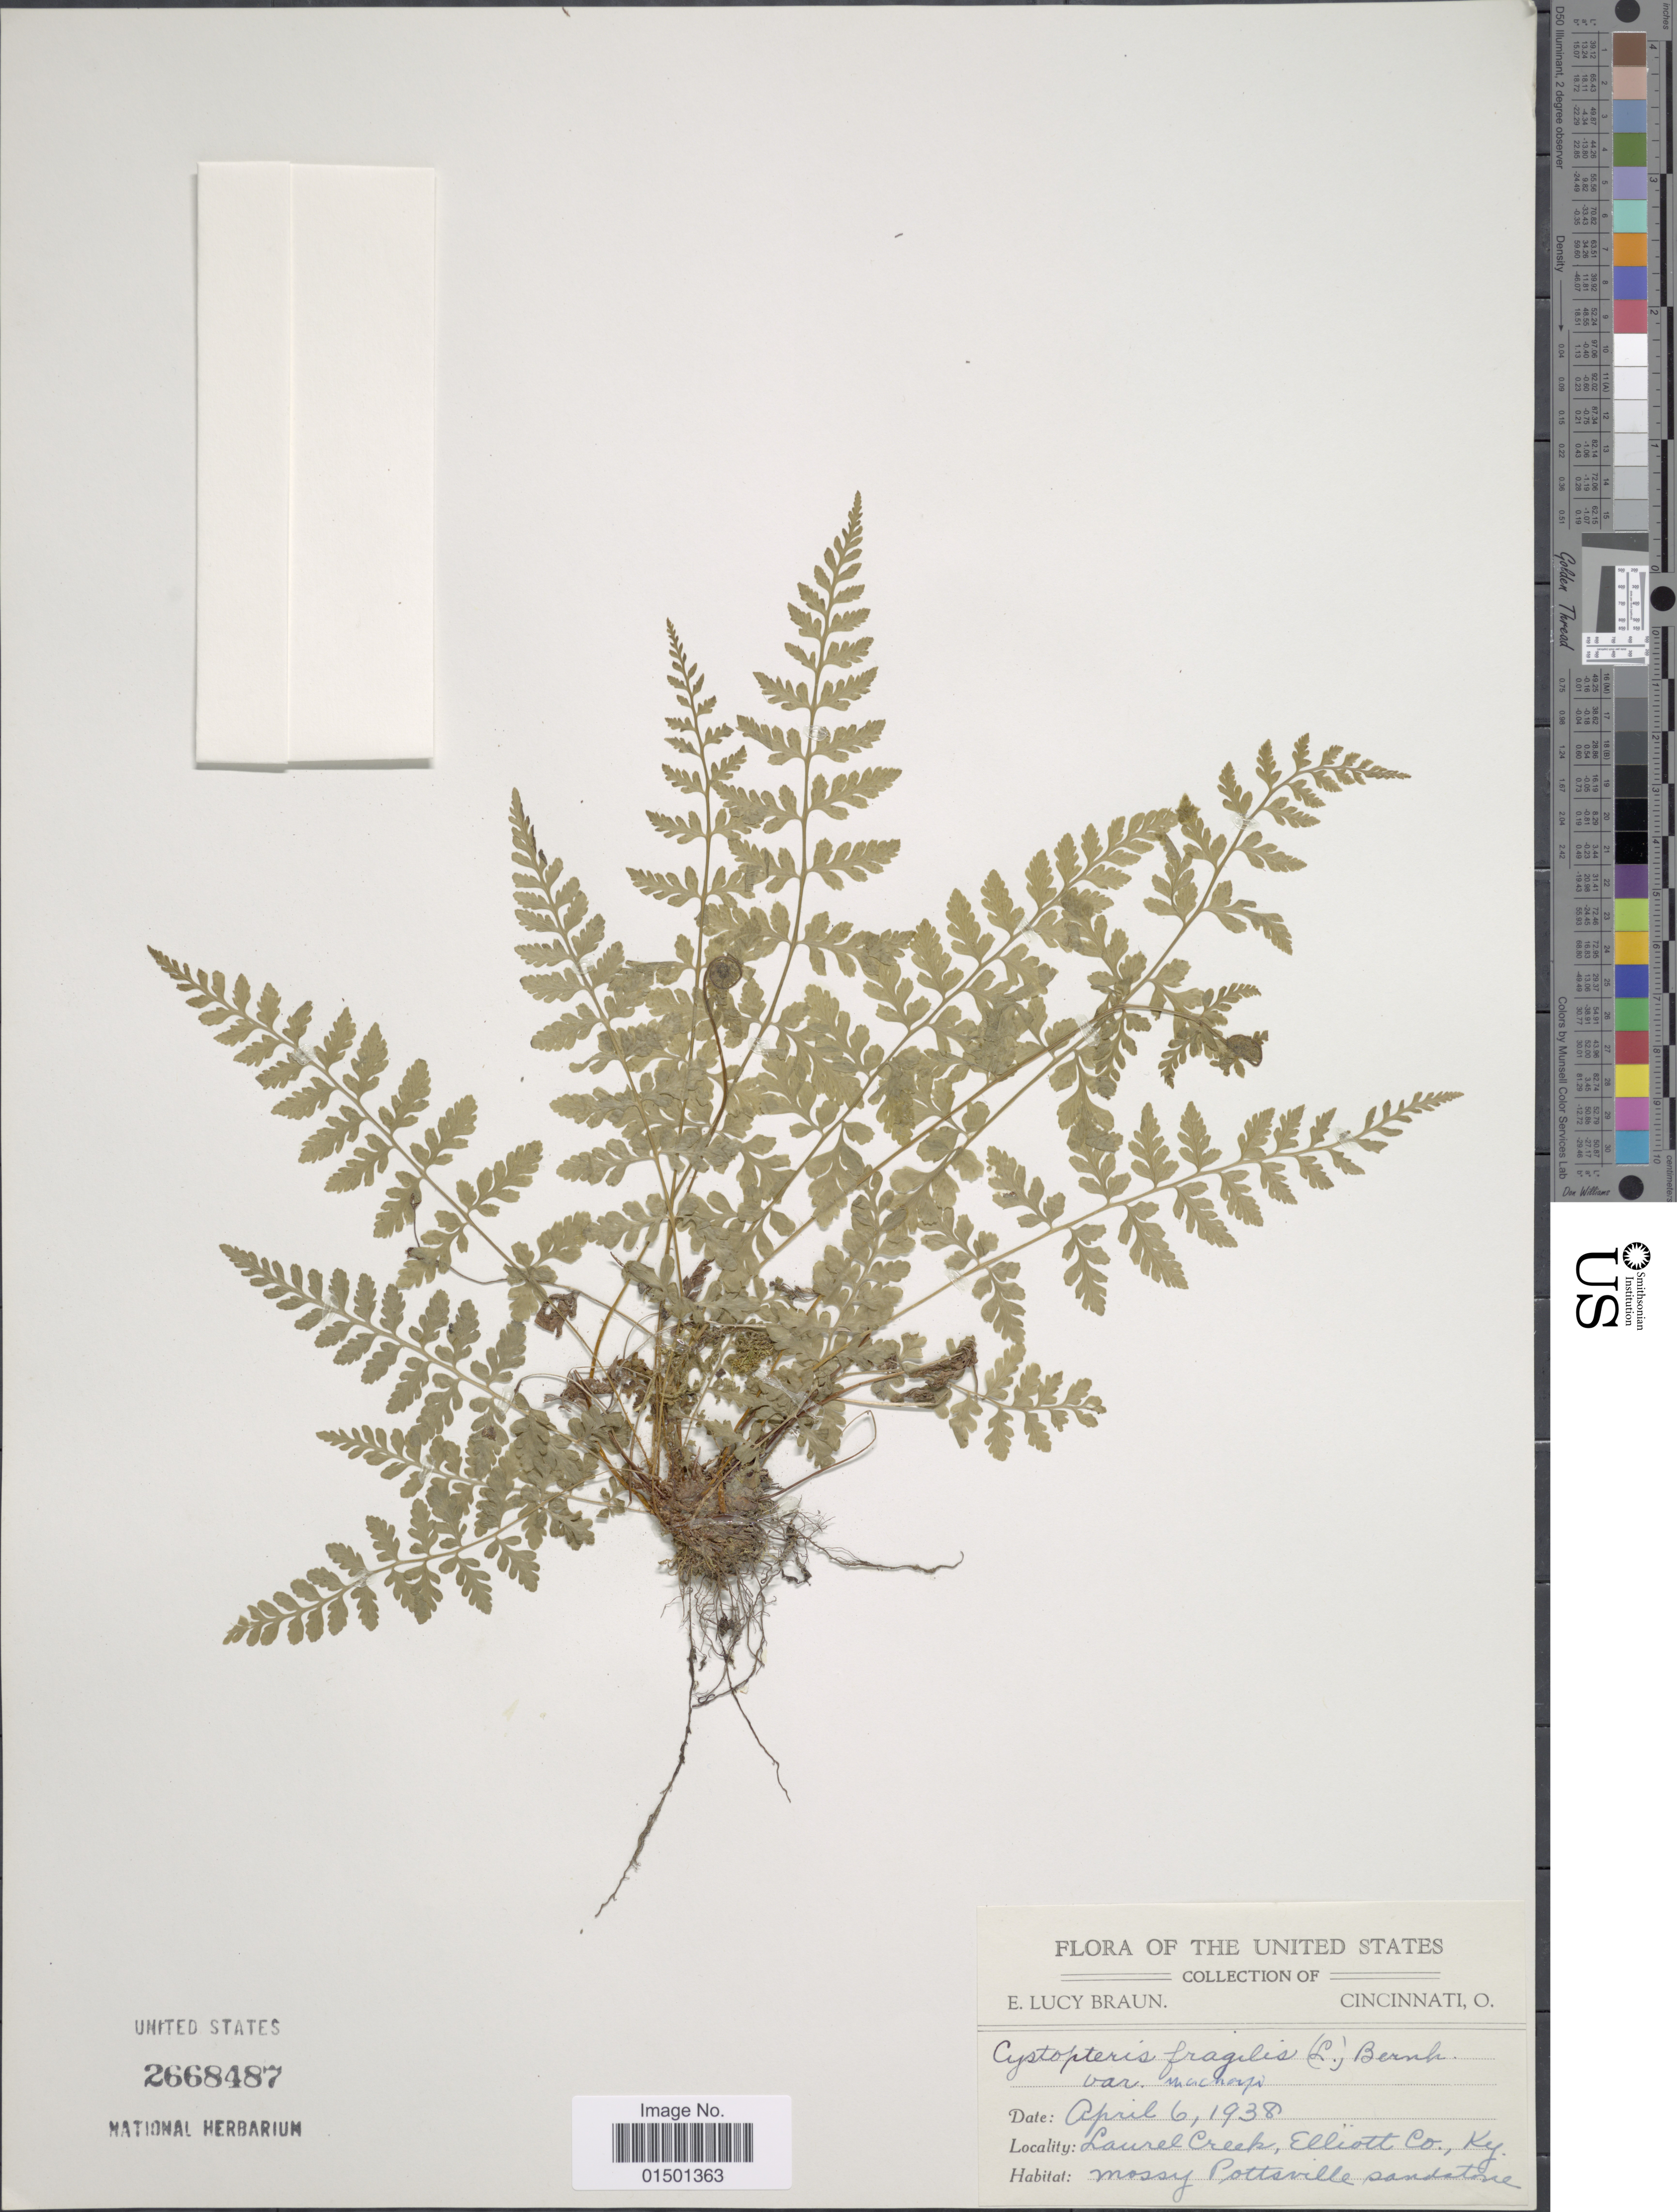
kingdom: Plantae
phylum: Tracheophyta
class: Polypodiopsida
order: Polypodiales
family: Cystopteridaceae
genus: Cystopteris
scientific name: Cystopteris diaphana x C. protrusa (Weath.) Blasdell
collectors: E. L. Braun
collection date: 1938-04-06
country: United States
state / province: Kentucky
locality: Laurel Creek, Elliott Co.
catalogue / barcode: US 2668487